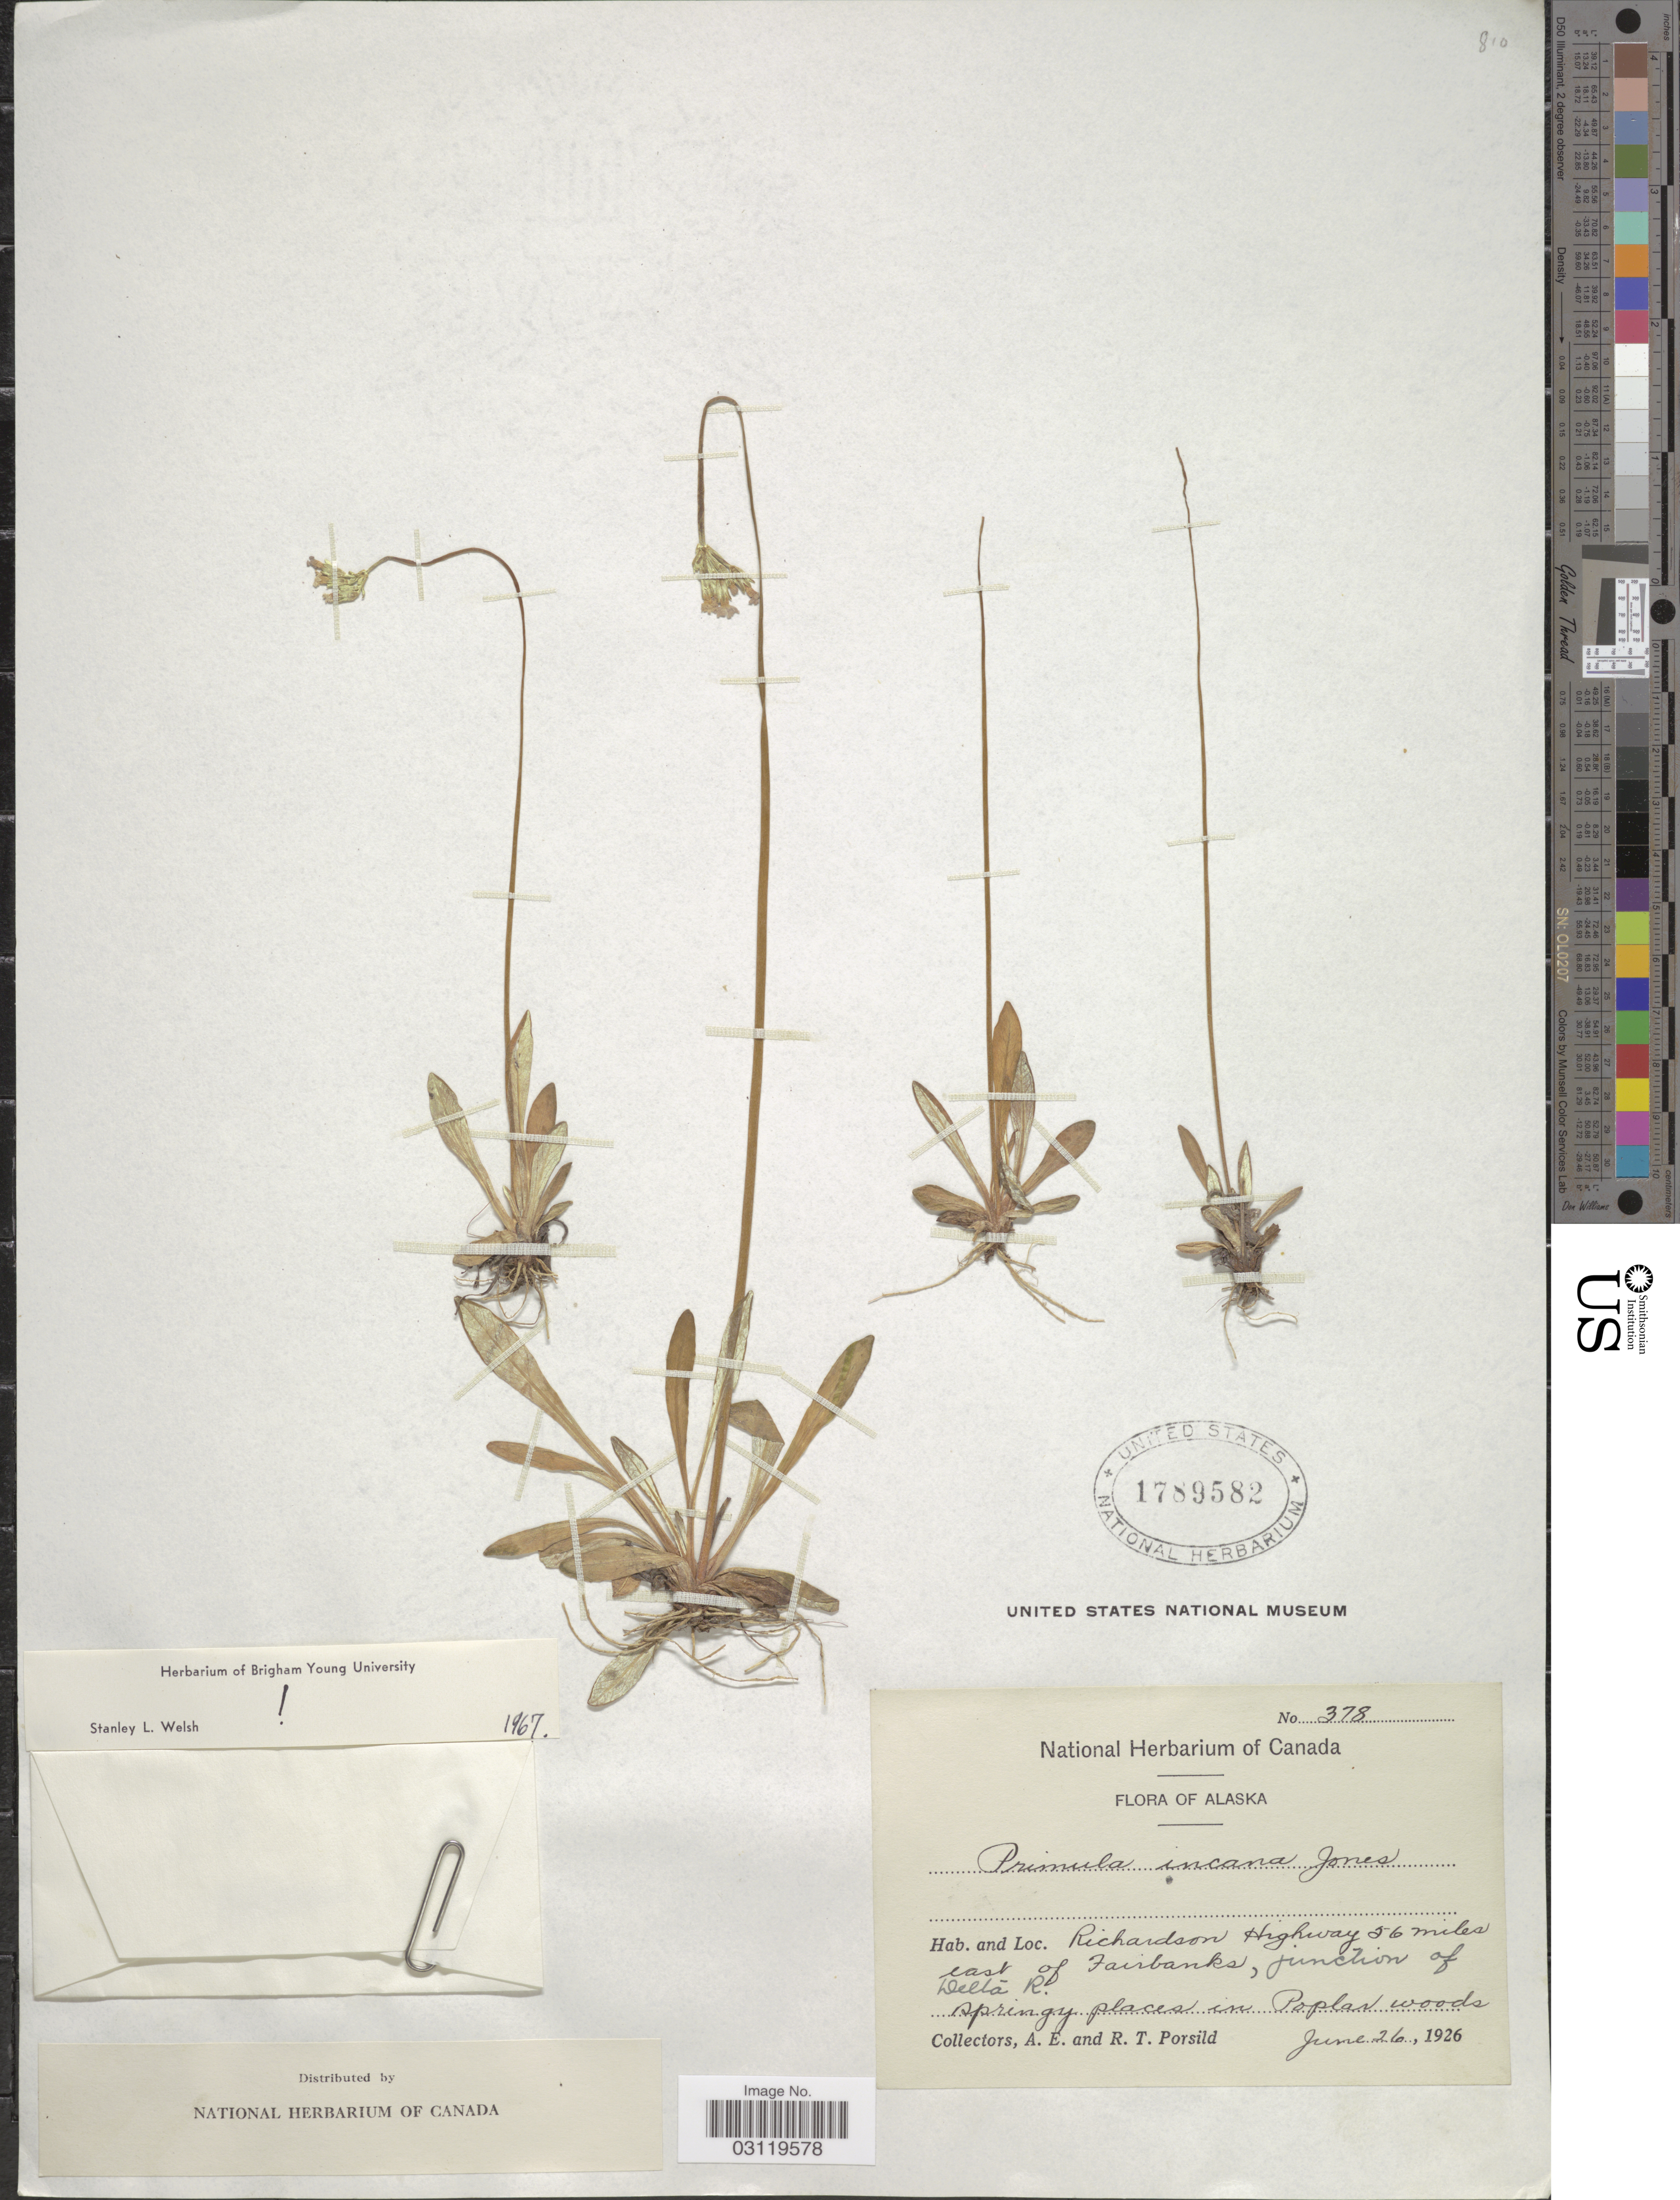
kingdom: Plantae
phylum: Tracheophyta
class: Magnoliopsida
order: Ericales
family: Primulaceae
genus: Primula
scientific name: Primula incana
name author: M.E. Jones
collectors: A. E. Porsild & R. T. Porsild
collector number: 378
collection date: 1926-06-26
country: United States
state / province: Alaska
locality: Richardson Highway 56 miles east of Fairbanks, junction of Delta R., Springy places in Poplar woods.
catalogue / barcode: US 1789582